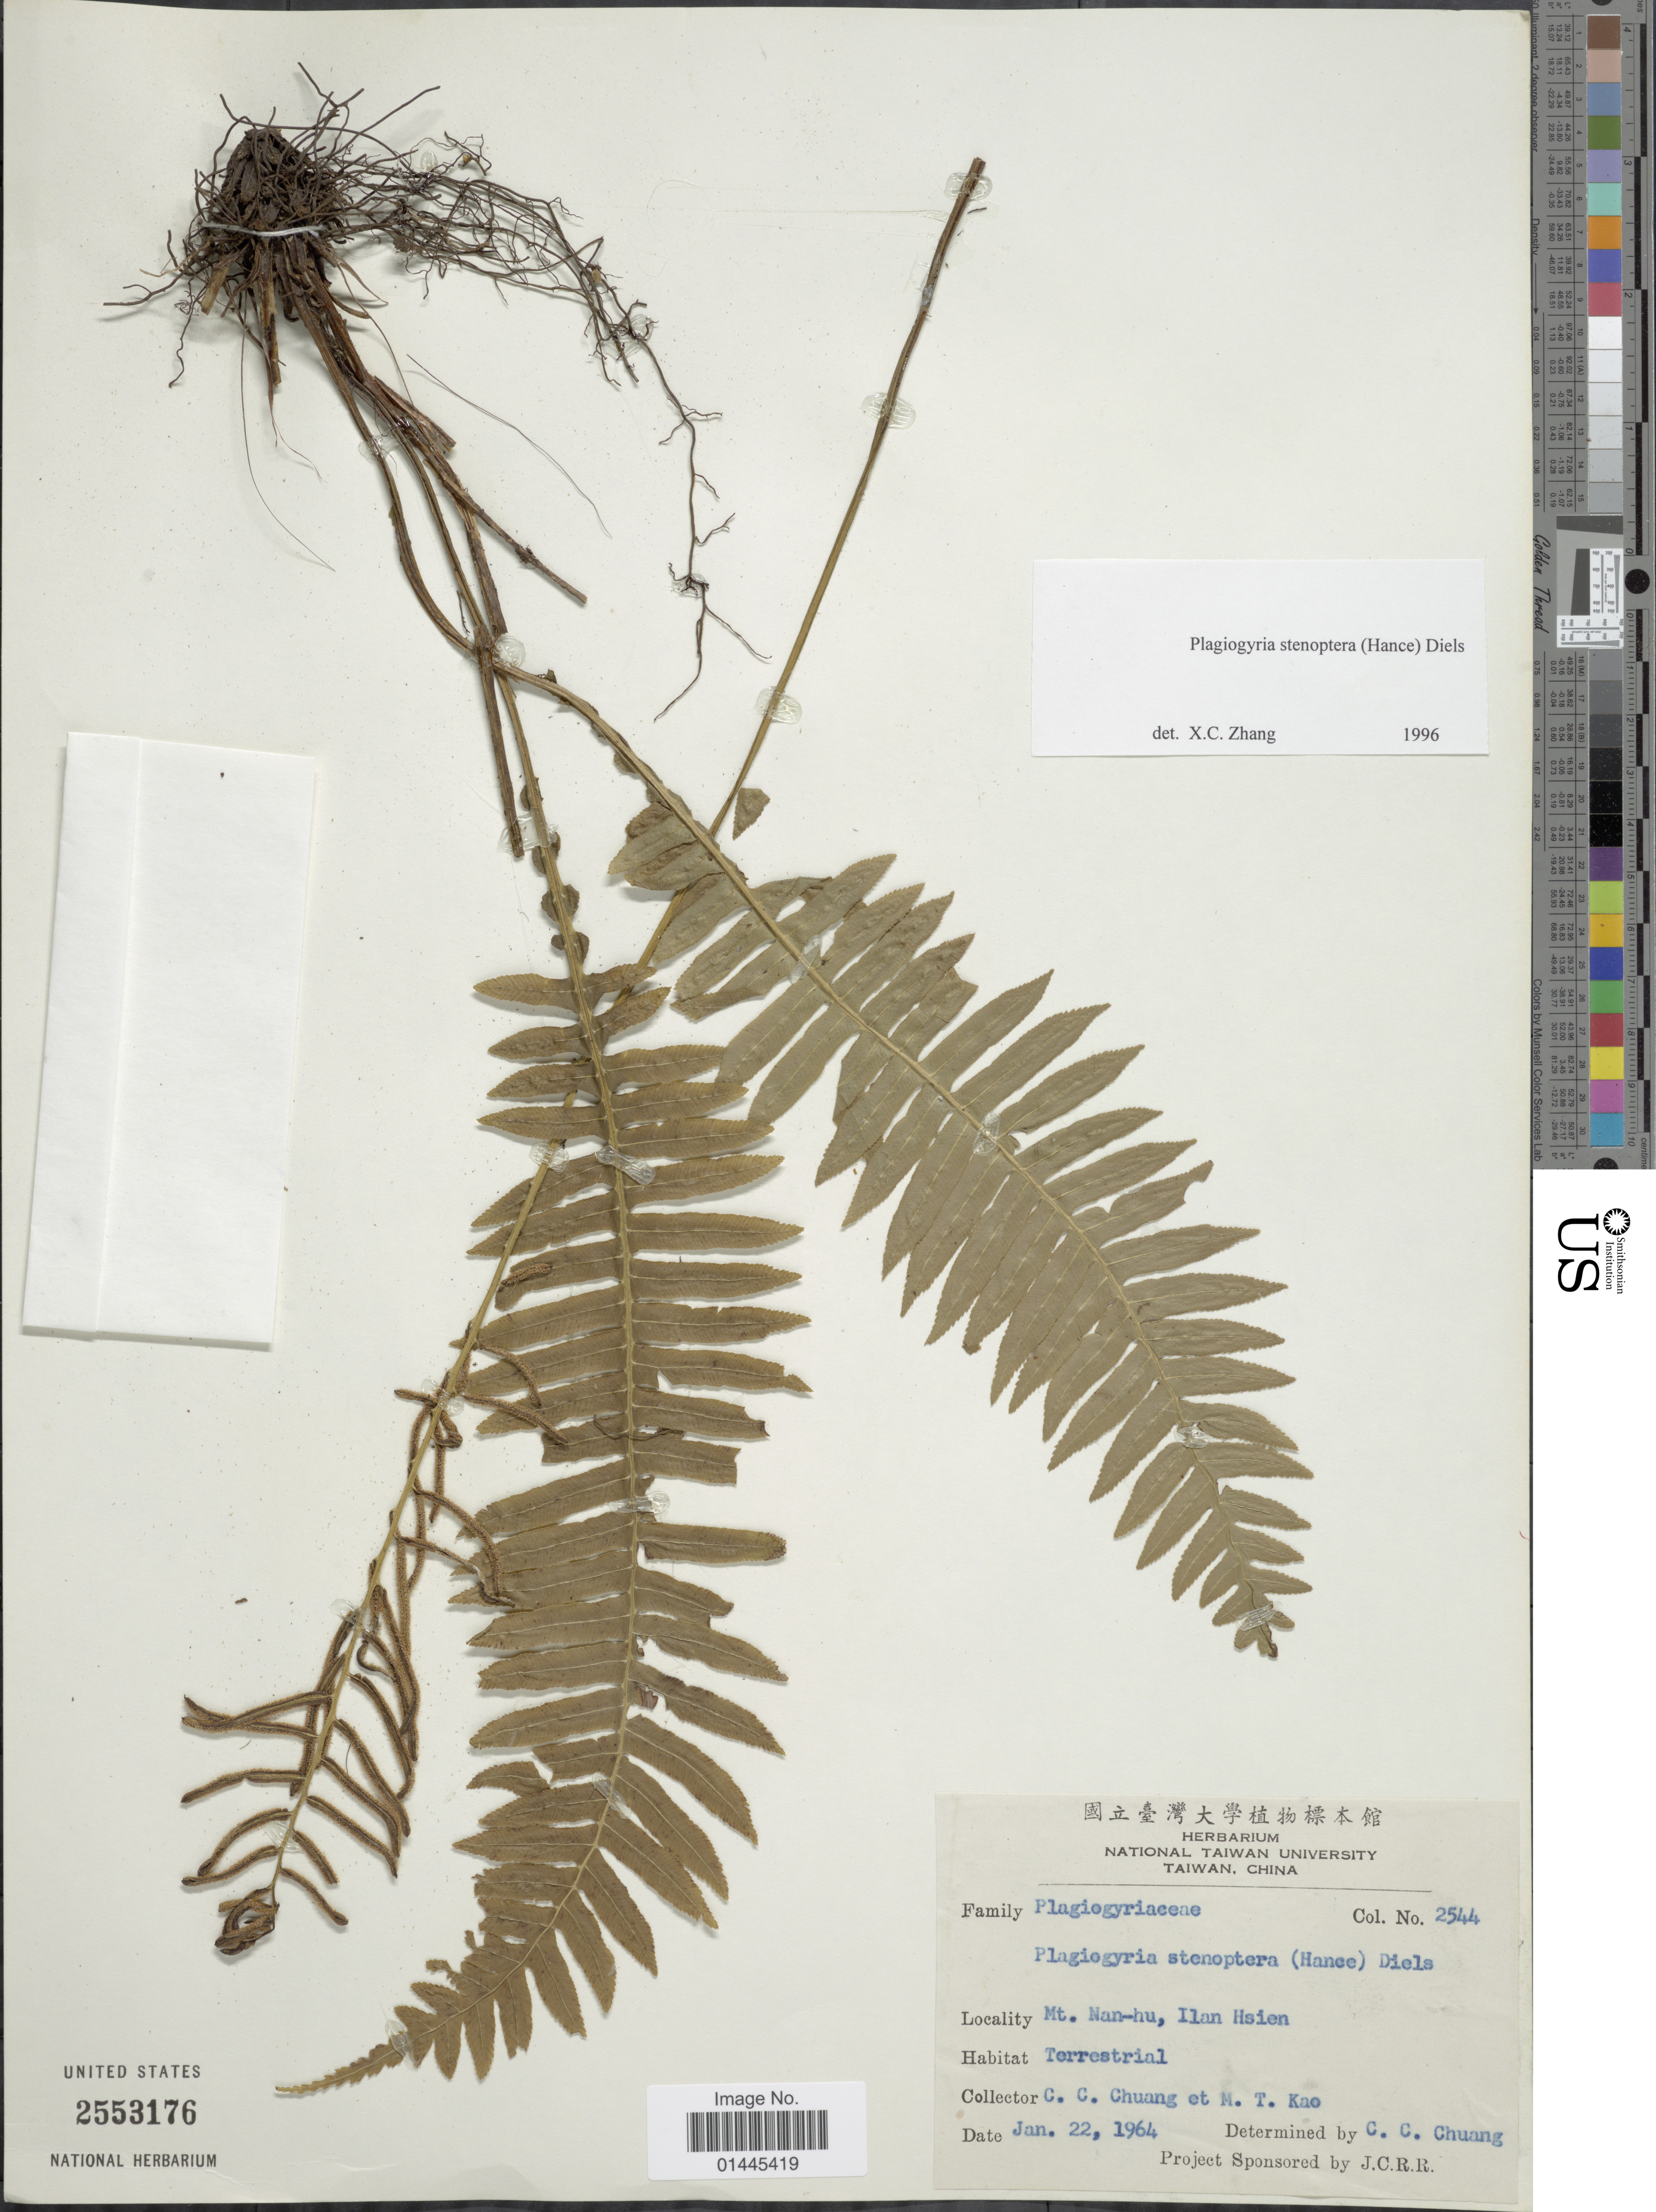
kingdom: Plantae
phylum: Tracheophyta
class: Polypodiopsida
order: Cyatheales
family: Plagiogyriaceae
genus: Plagiogyria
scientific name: Plagiogyria stenoptera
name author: (Hance) Diels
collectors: C. C. Chuang & M. T. Kao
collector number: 2544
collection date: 1964-01-22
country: Taiwan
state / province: Ilan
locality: Mt. Nan-hu, Ilan Hsien.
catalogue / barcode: US 2553176